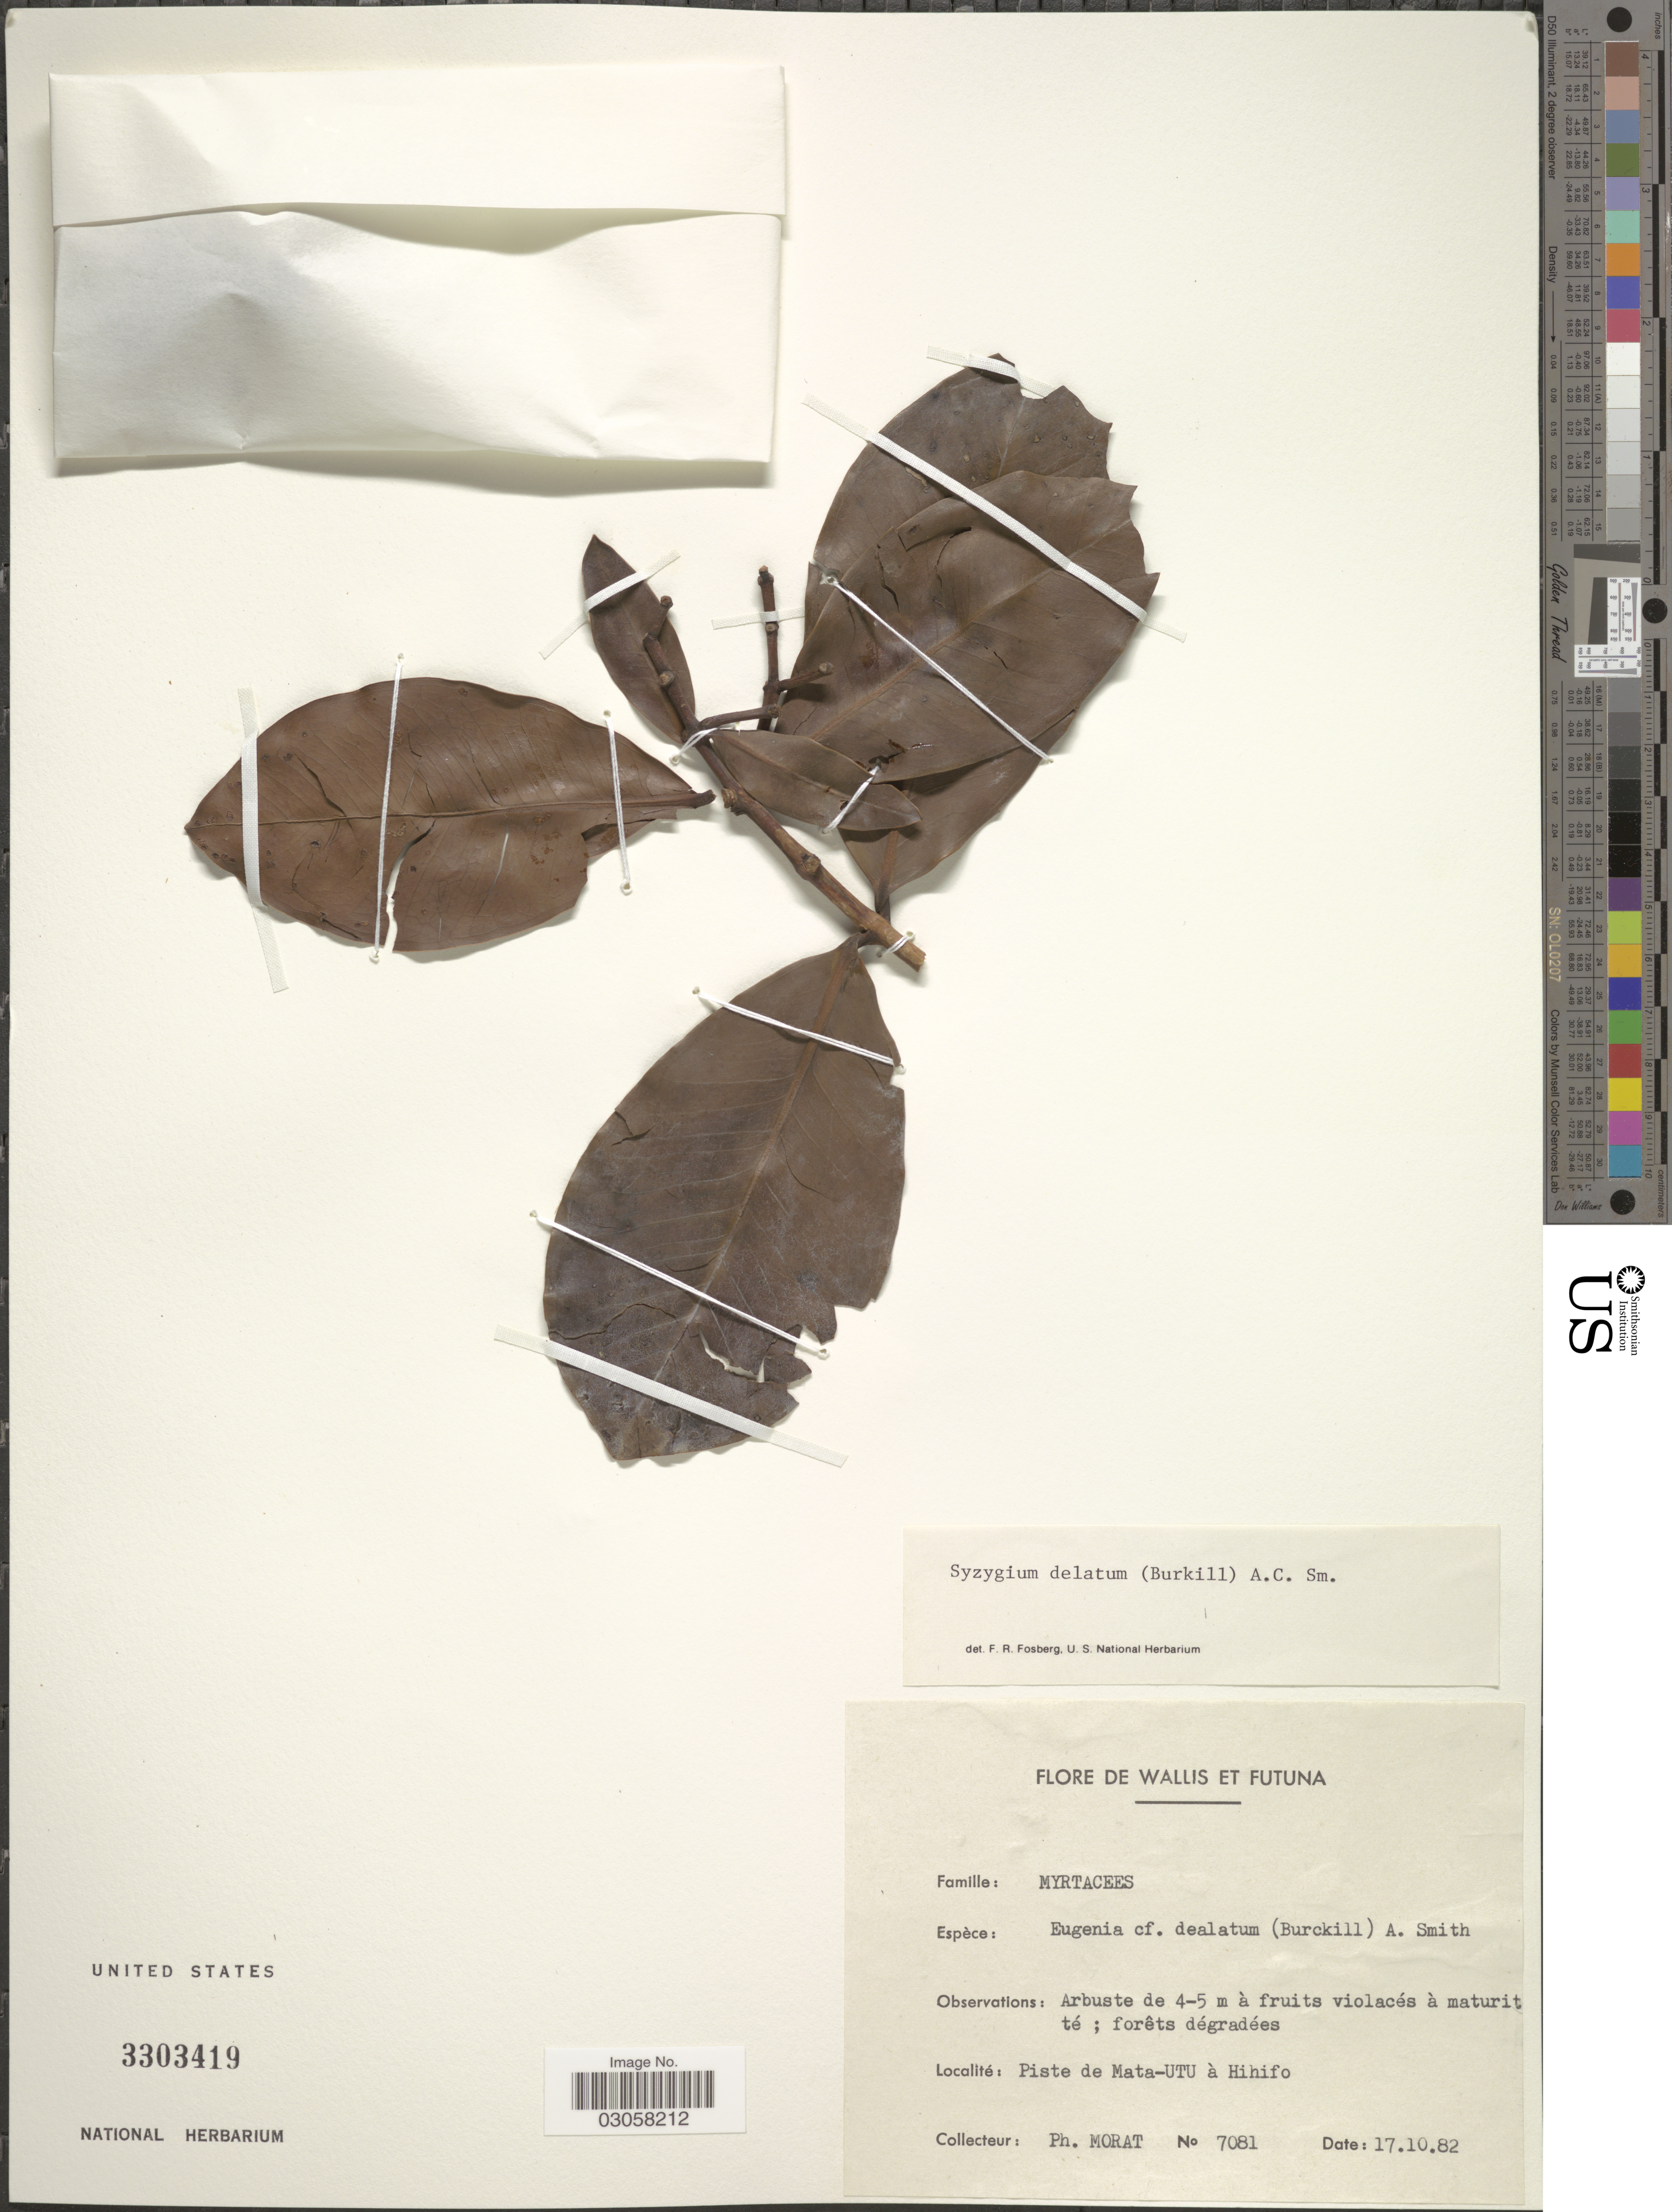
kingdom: Plantae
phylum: Tracheophyta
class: Magnoliopsida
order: Myrtales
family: Myrtaceae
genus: Syzygium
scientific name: Syzygium dealbatum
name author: (Burkhill) A.C. Sm.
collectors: P. Morat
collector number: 7081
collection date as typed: Transcribed d/m/y: 17/10/82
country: Wallis and Futuna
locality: Wallis et Futuna. Piste de Mata-Utu à Hihifo.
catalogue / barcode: US 3303419